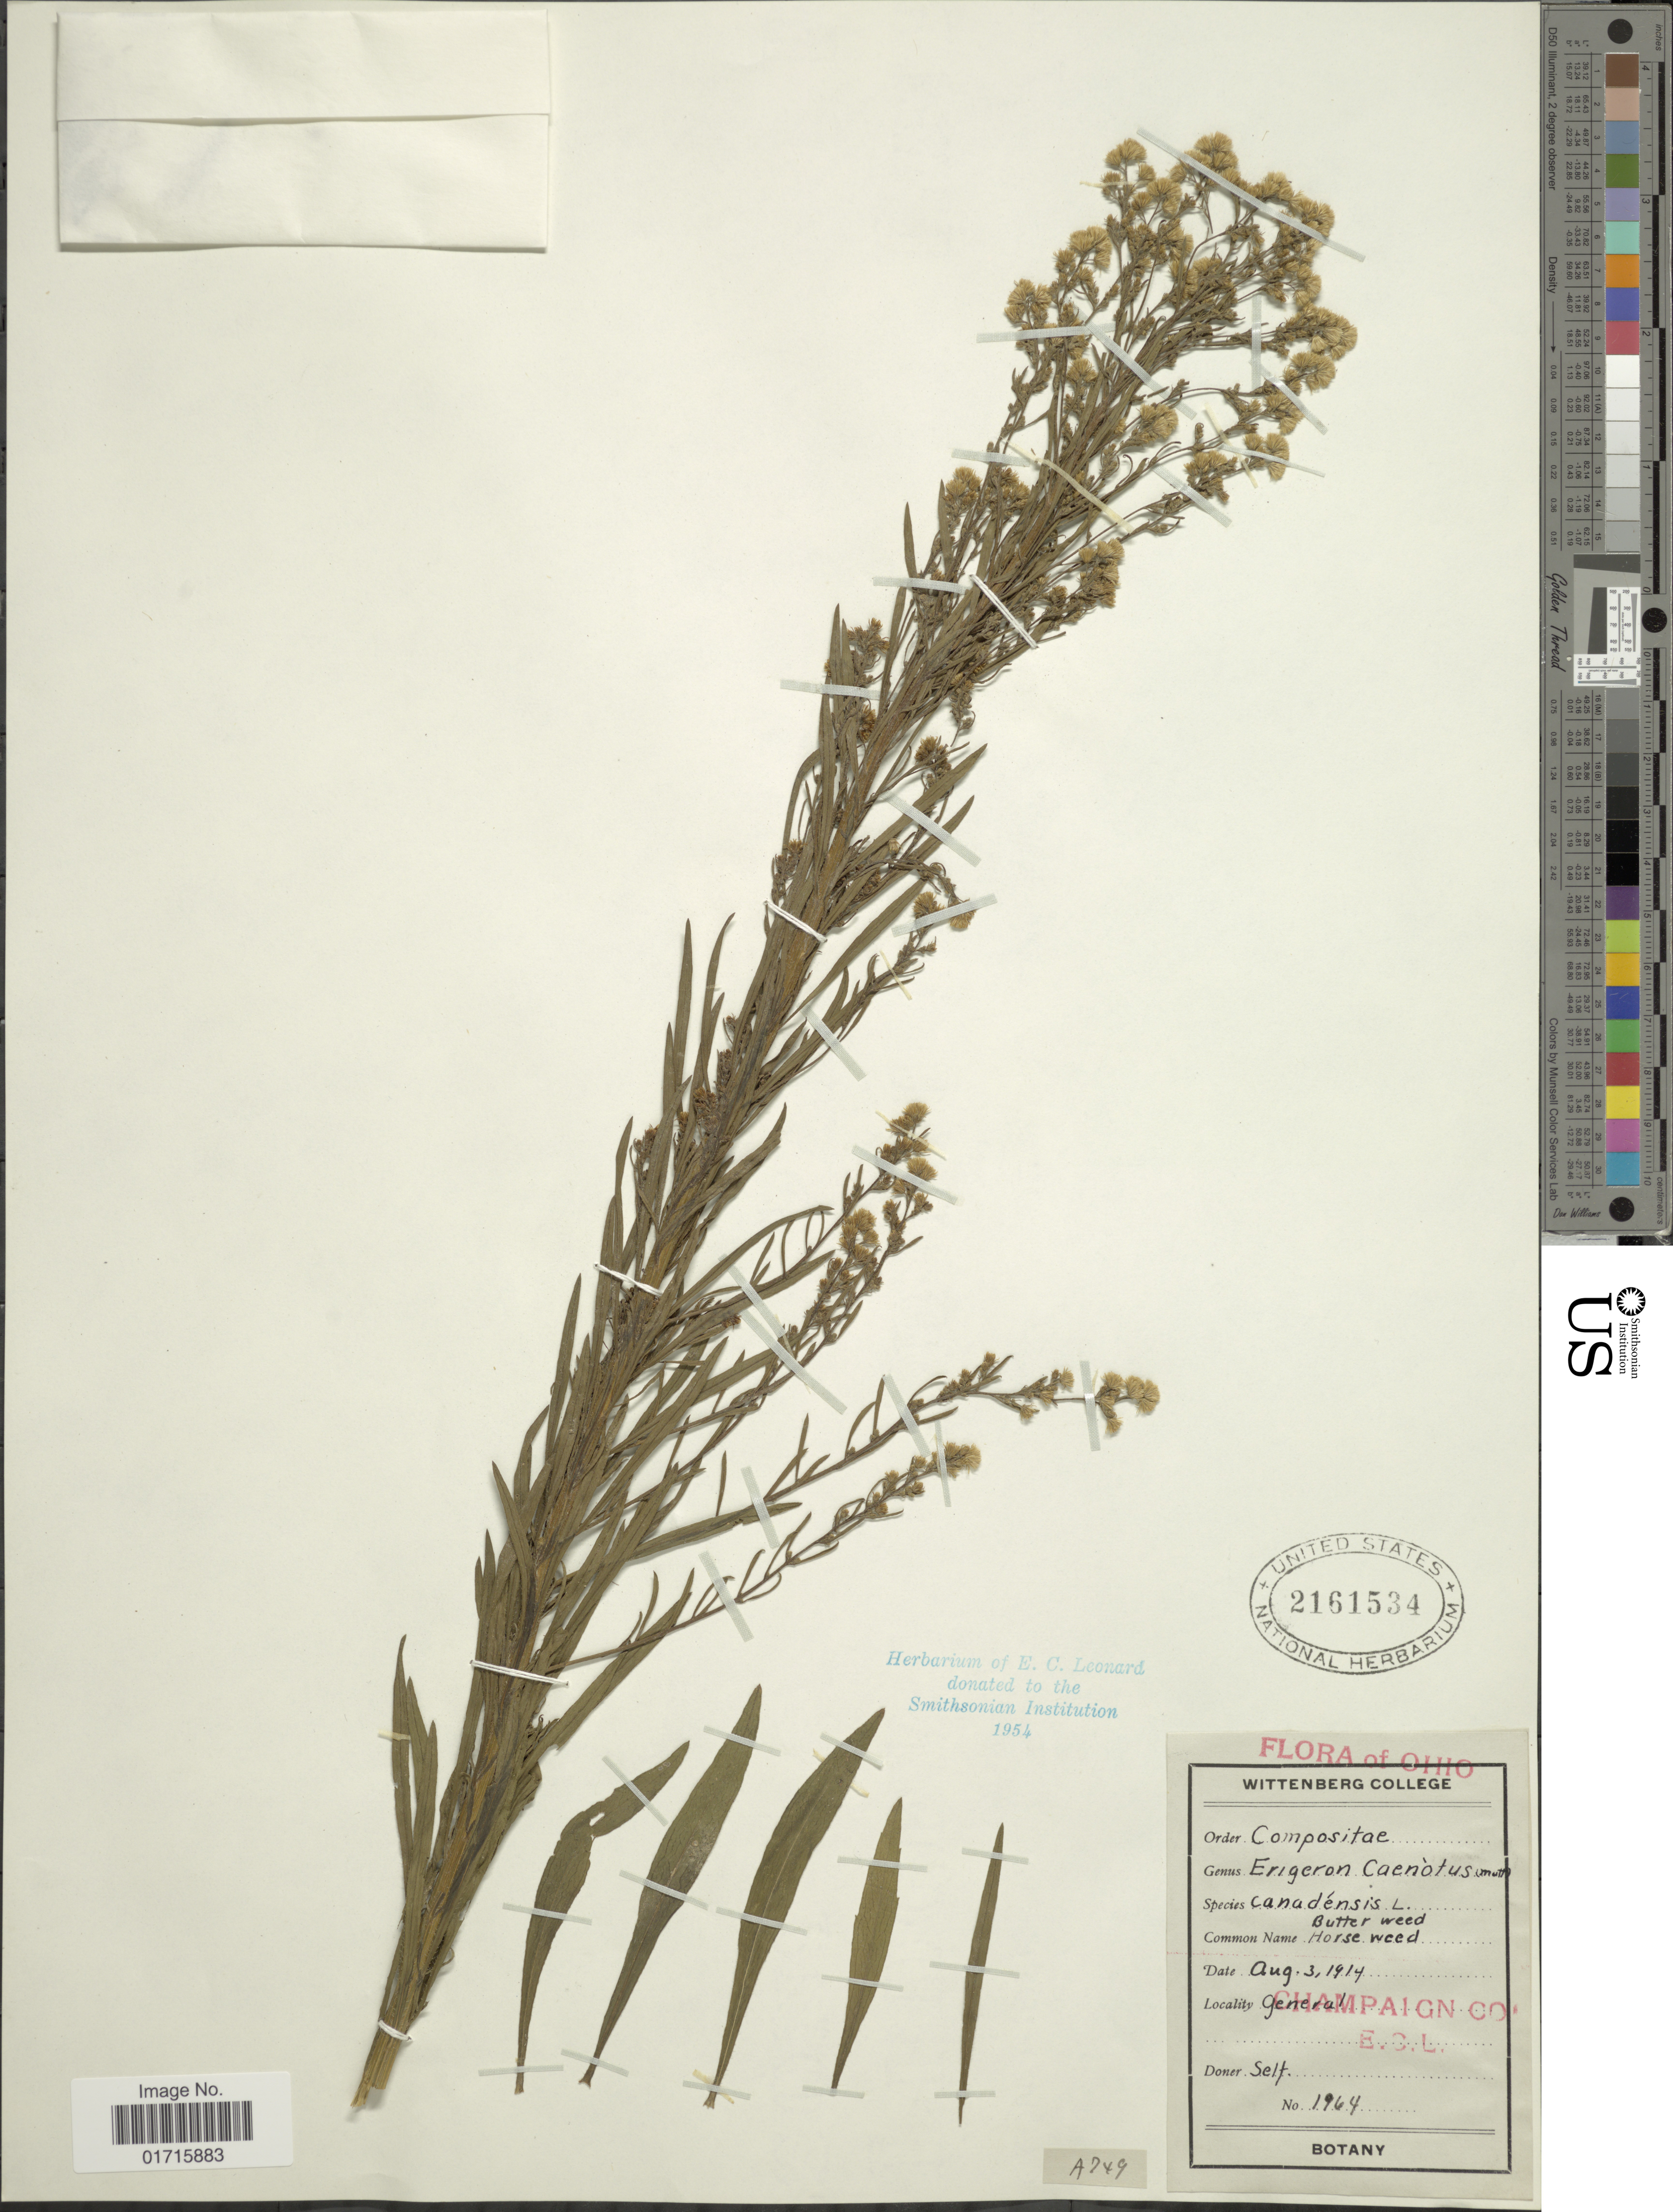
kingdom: Plantae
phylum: Tracheophyta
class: Magnoliopsida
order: Asterales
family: Asteraceae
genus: Conyza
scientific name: Conyza canadensis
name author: (L.) Cronq.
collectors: E. C. Leonard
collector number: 1964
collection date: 1914-08-03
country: United States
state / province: Ohio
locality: Ohio. General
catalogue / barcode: US 2161534